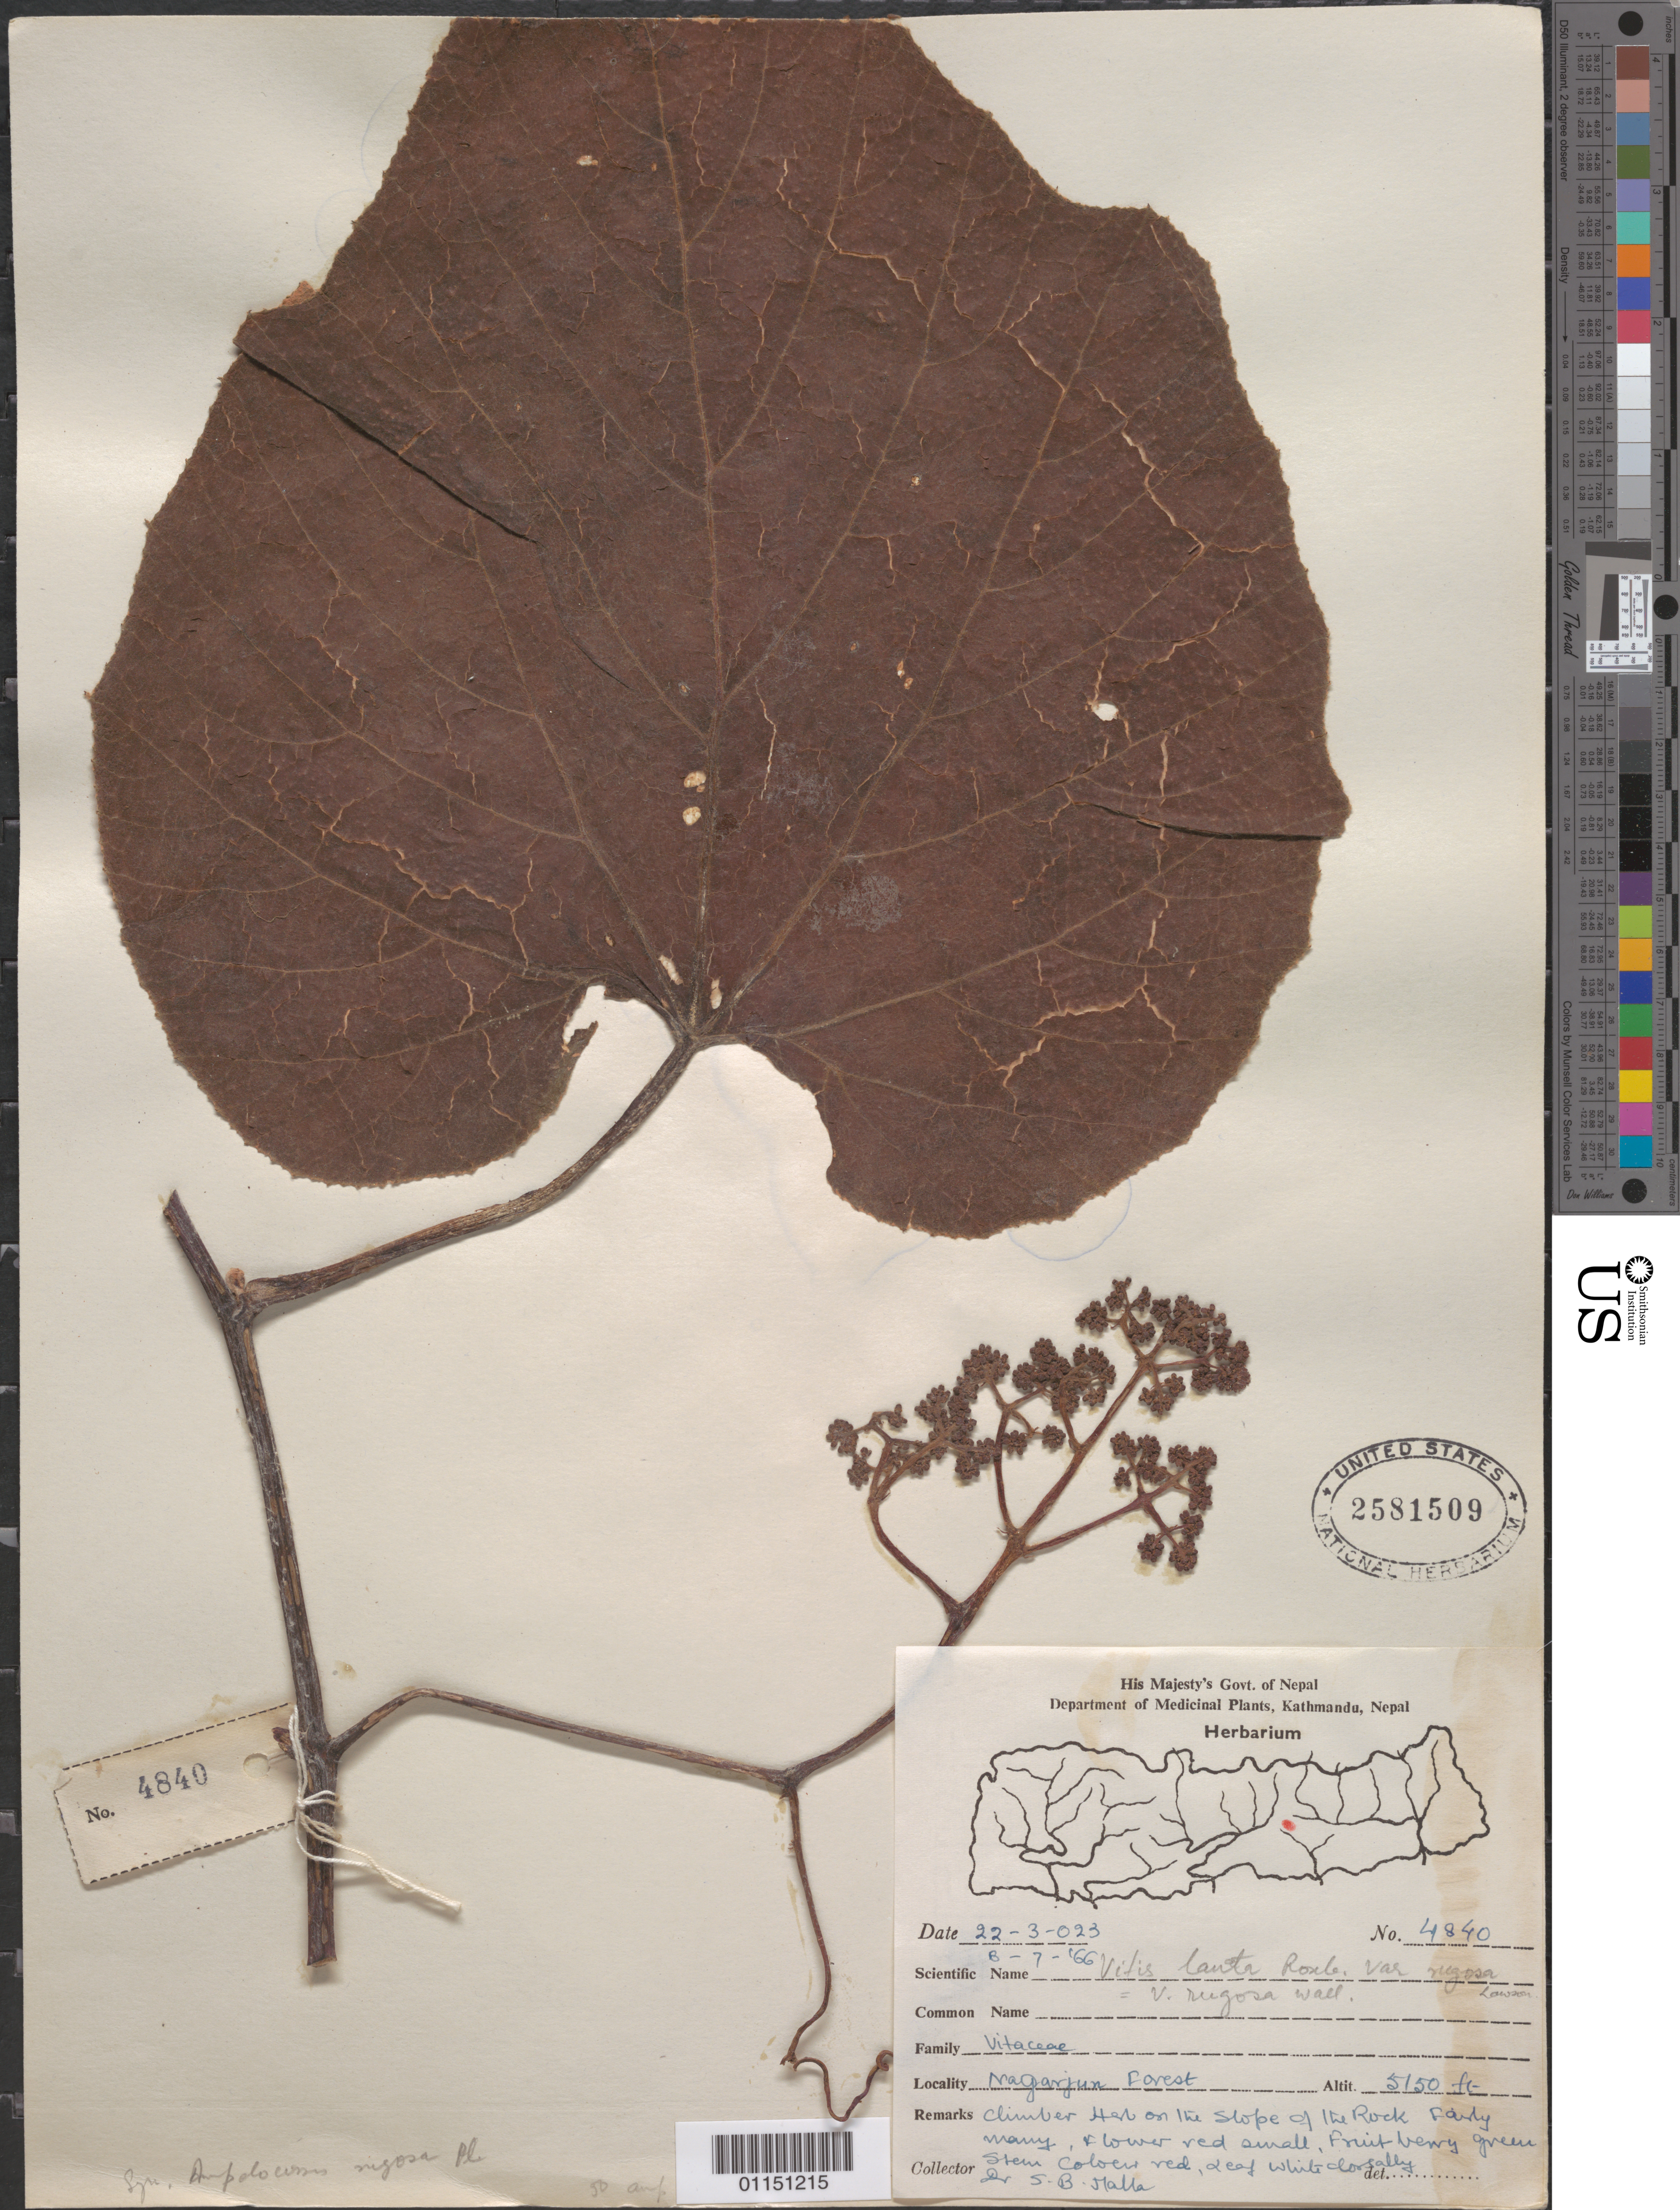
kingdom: Plantae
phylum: Tracheophyta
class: Magnoliopsida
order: Vitales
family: Vitaceae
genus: Vitis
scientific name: Vitis lanata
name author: Roxb.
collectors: S. Malla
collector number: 4840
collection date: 1923-03-22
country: Nepal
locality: Nagarjun Forest.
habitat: Climber.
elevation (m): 1570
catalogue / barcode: US 2581509